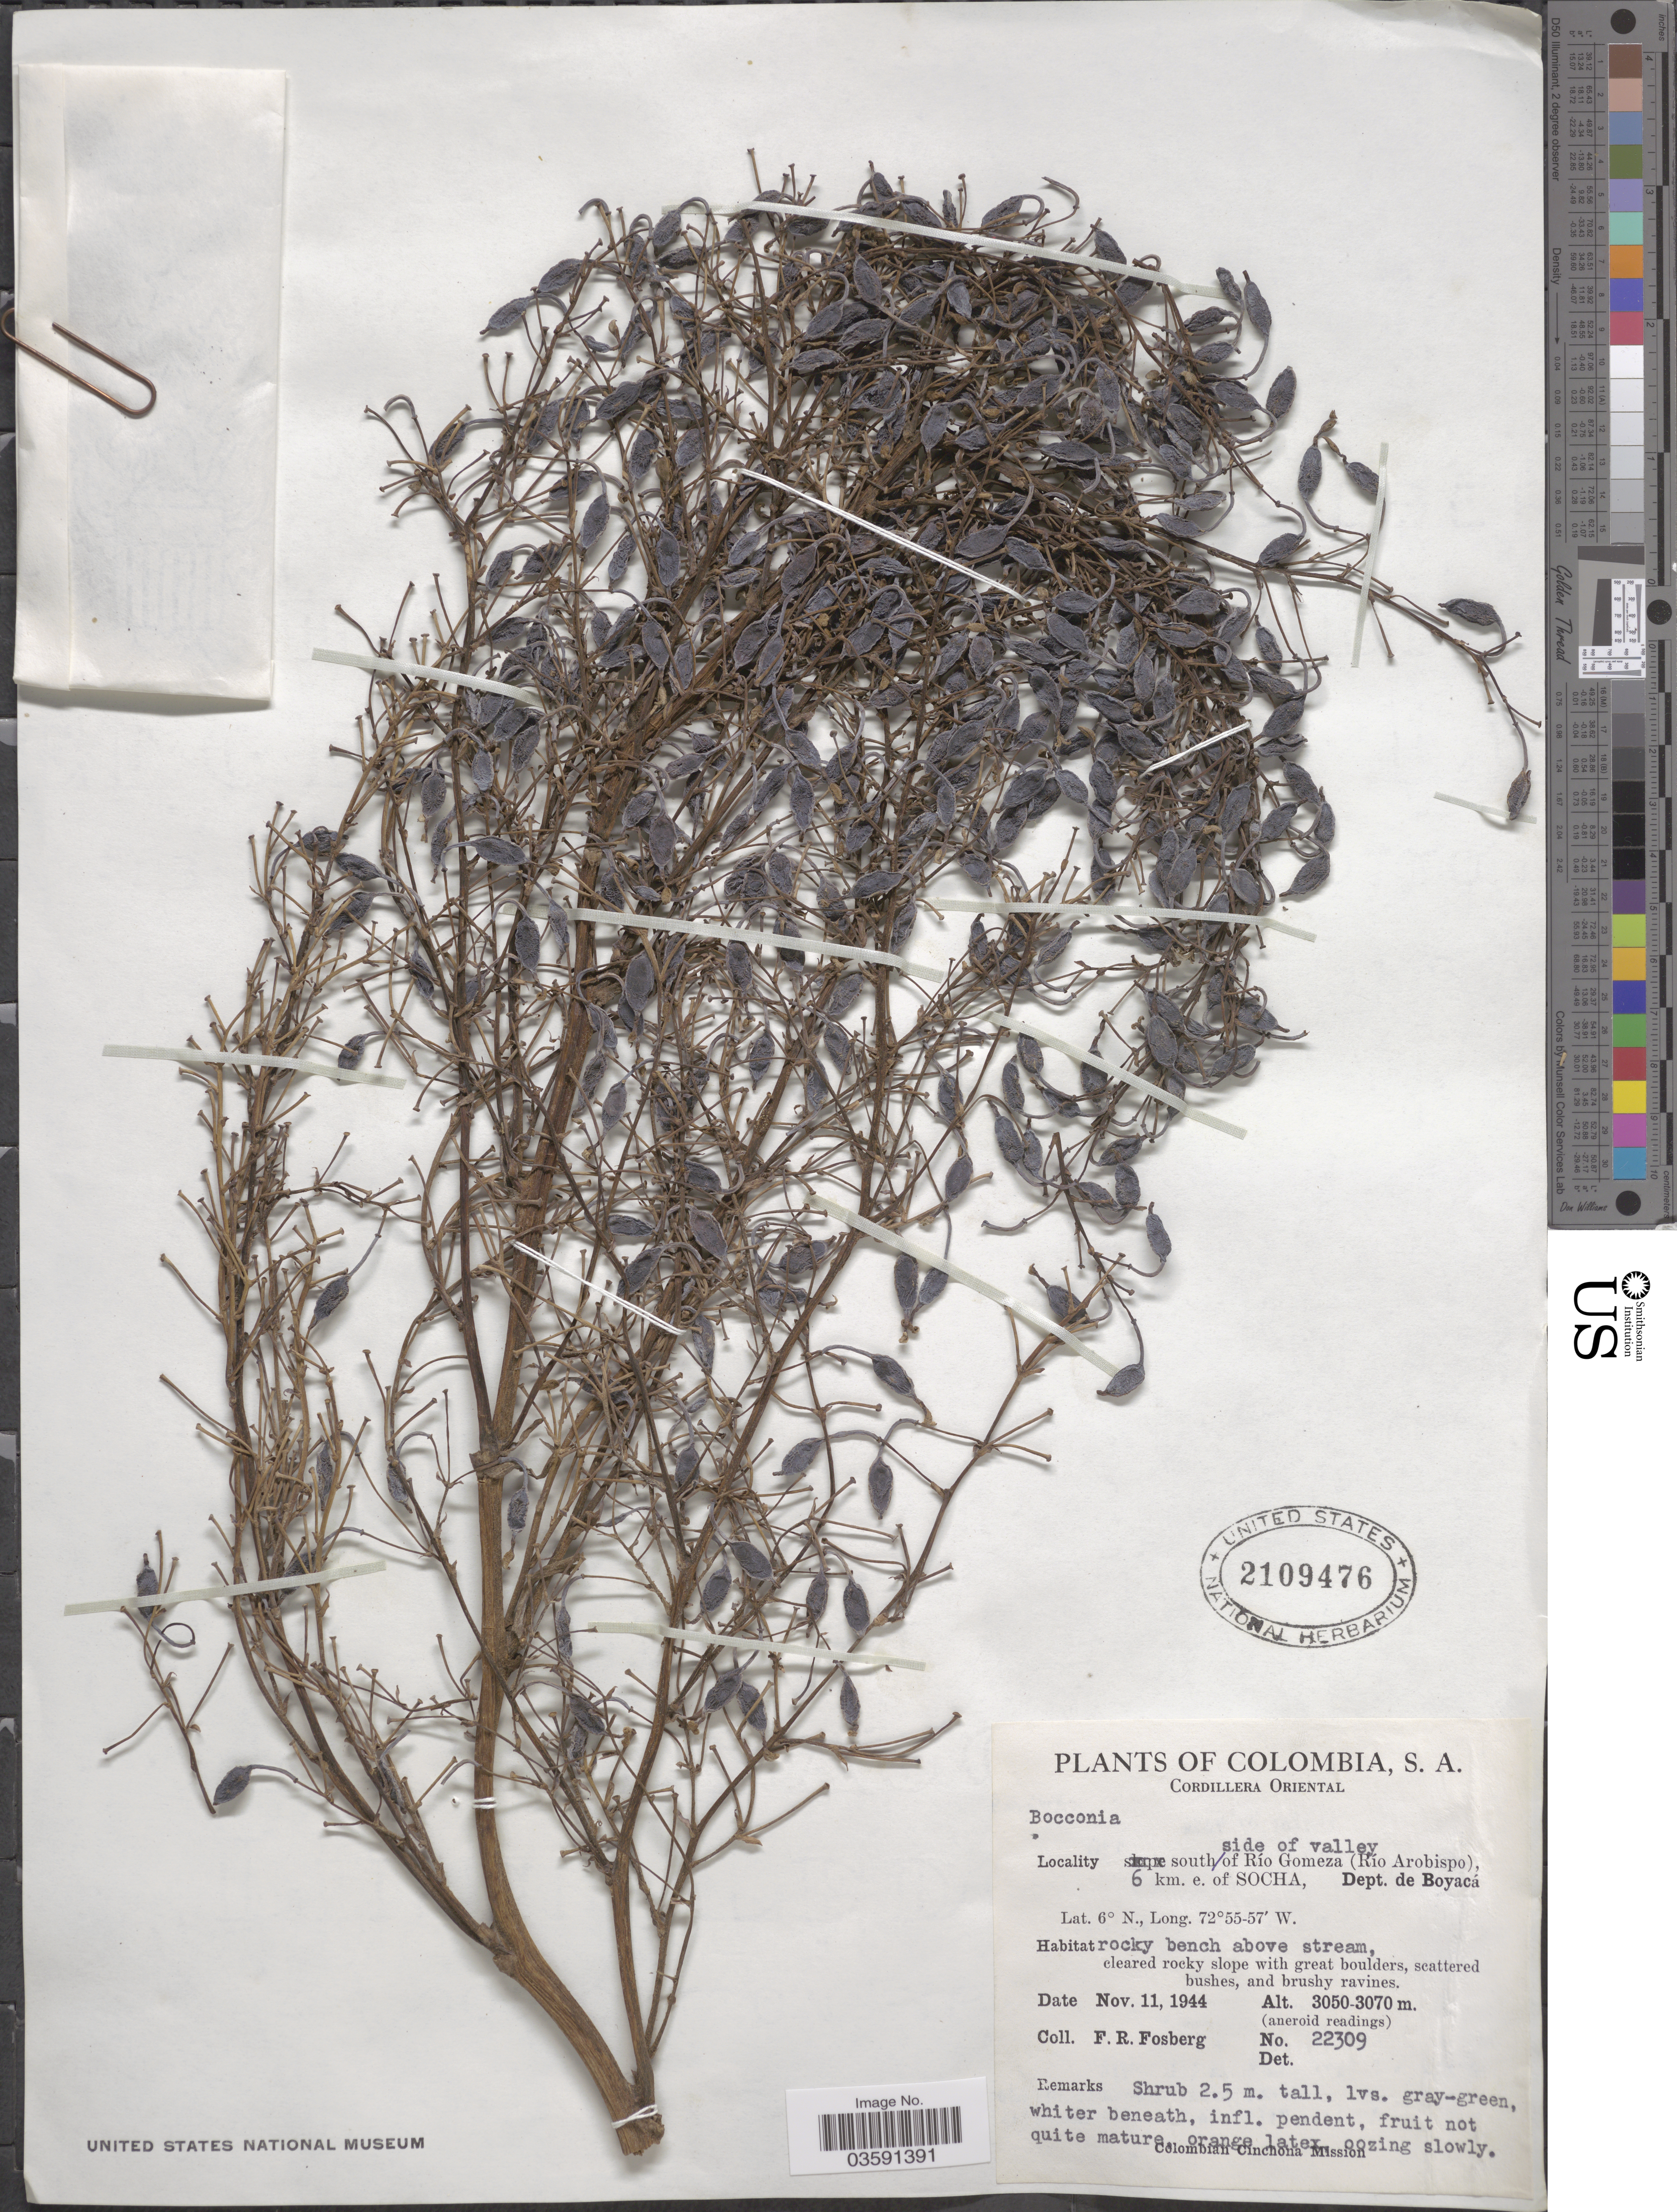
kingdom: Plantae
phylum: Tracheophyta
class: Magnoliopsida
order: Ranunculales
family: Papaveraceae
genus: Bocconia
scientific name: Bocconia sp.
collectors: F. R. Fosberg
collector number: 22309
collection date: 1944-11-11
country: Colombia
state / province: Boyacá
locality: Cordillera Oriental. South side of valley of Río Gomeza (Río Arobispo). 6 km. e. of Socha, Dept. de Boyacá.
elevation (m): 3050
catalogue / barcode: US 2109476